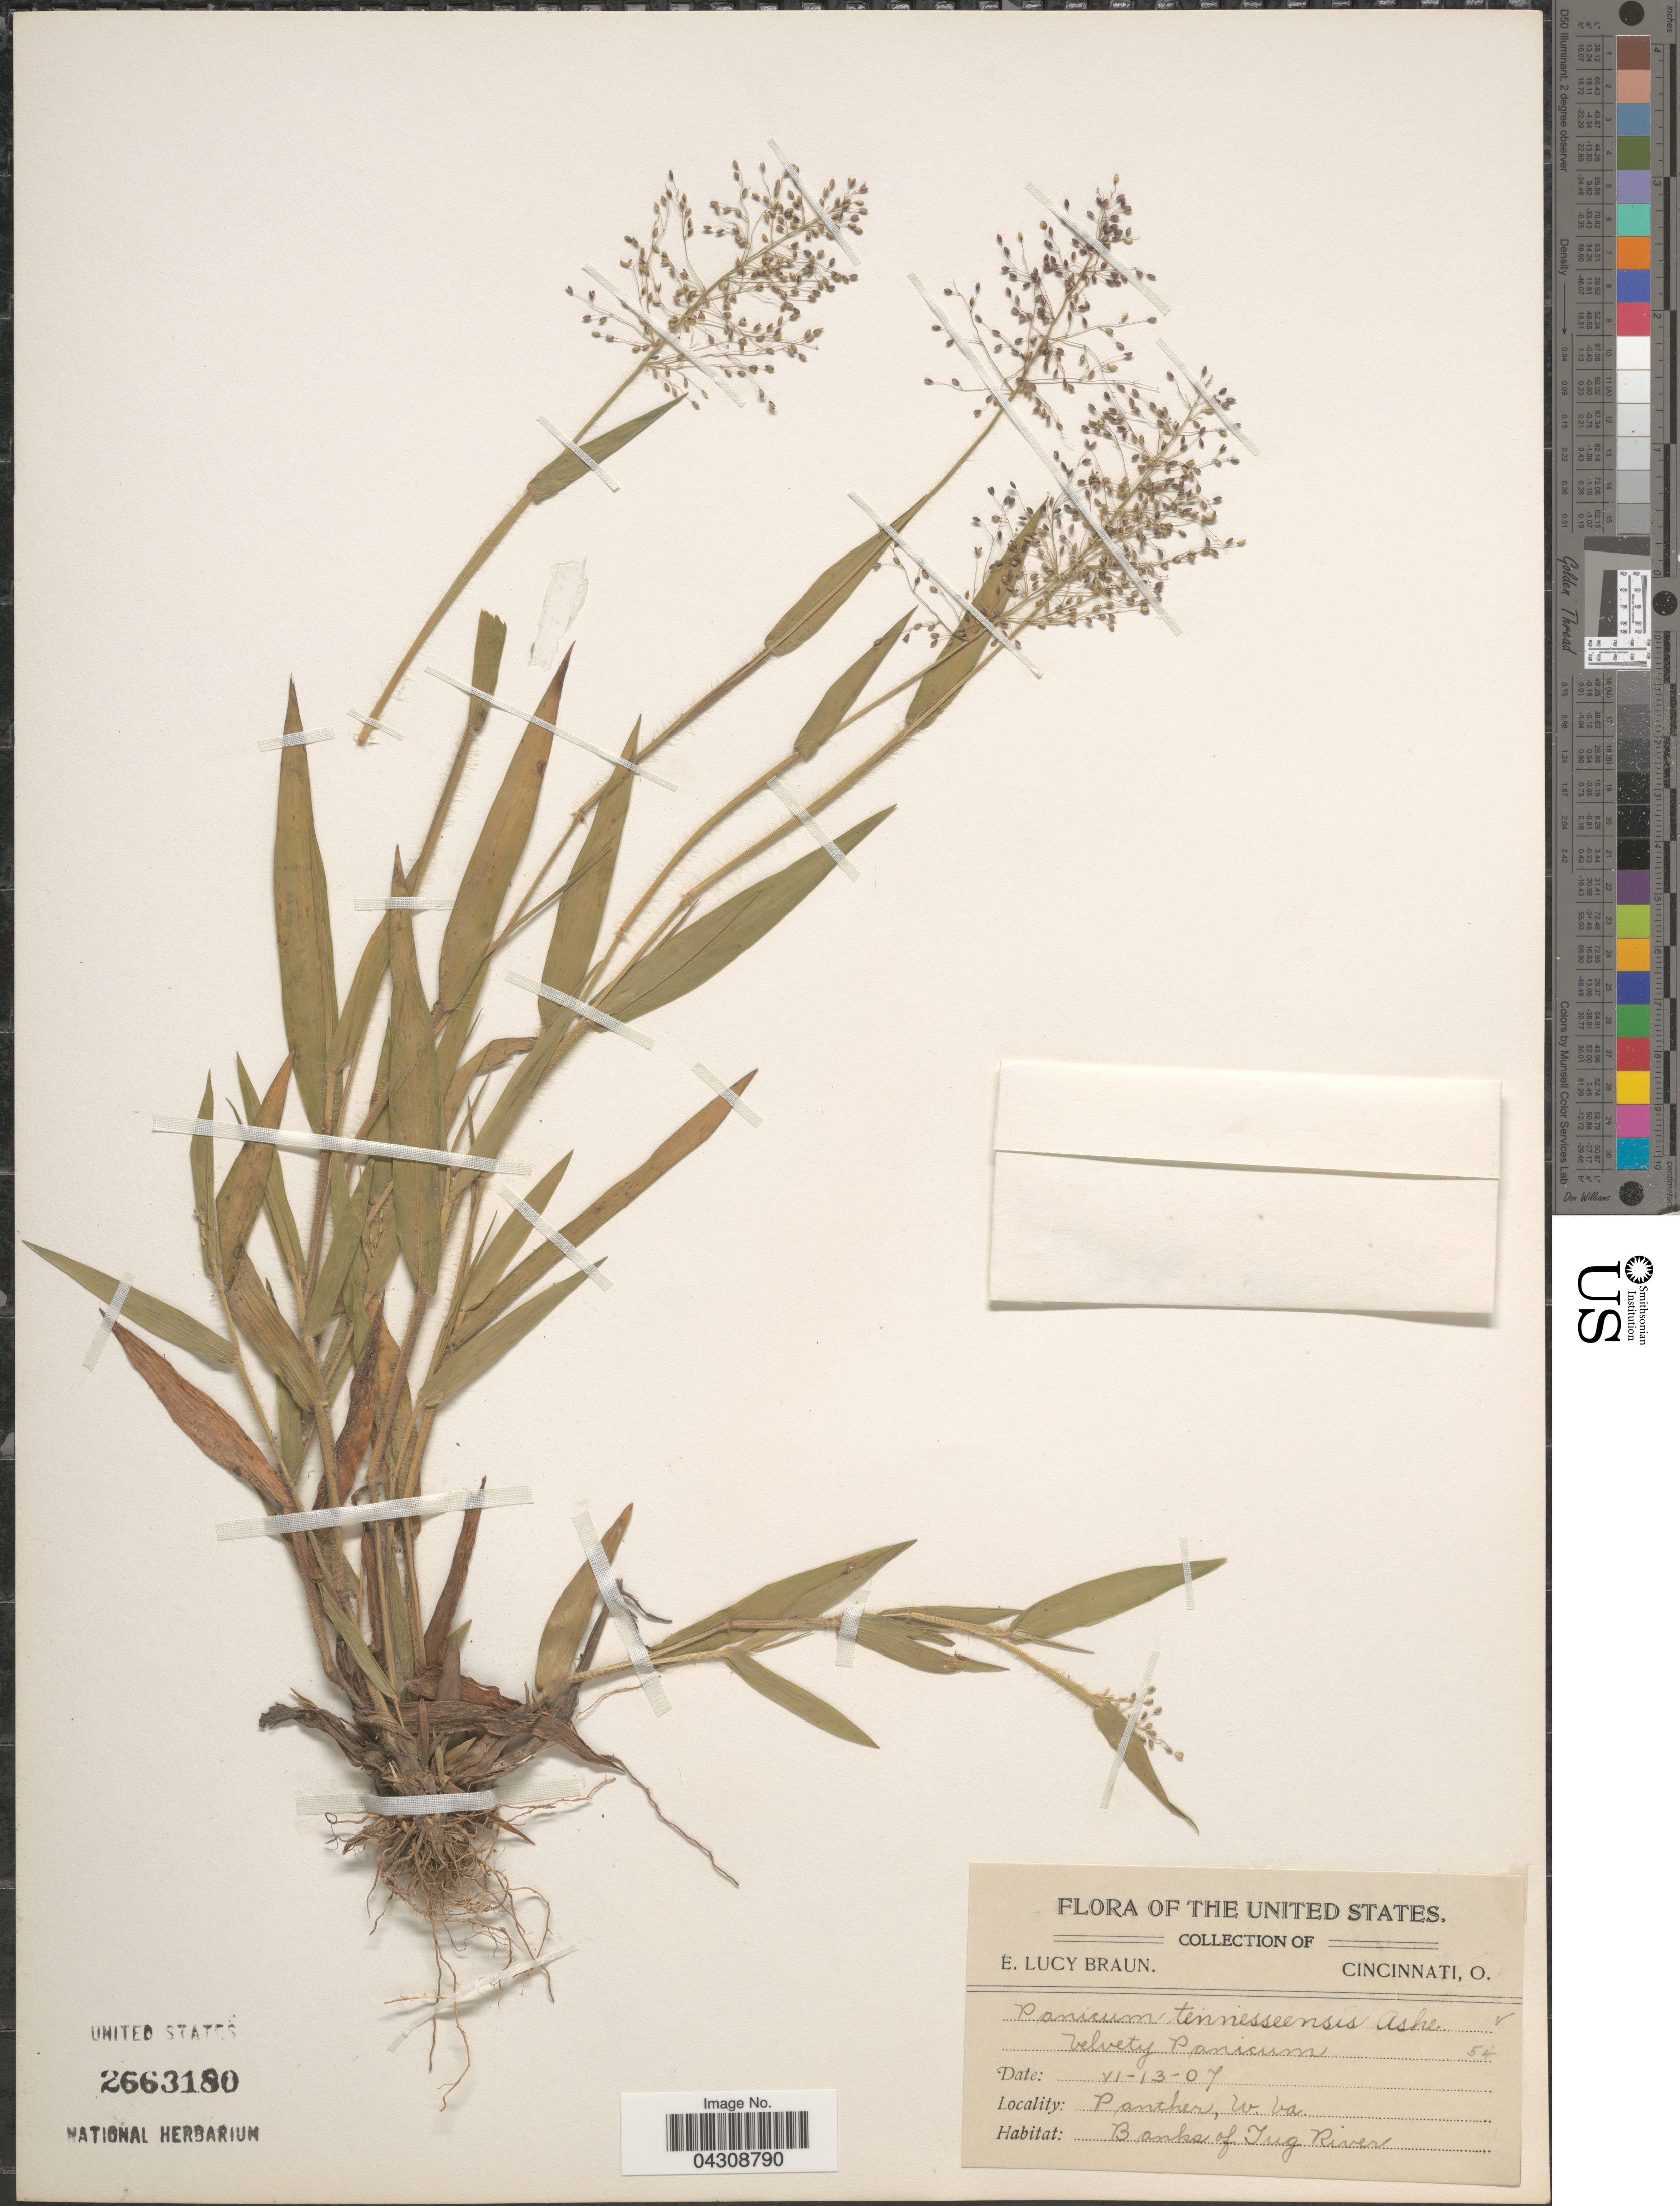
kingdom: Plantae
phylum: Tracheophyta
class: Liliopsida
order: Poales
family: Poaceae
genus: Dichanthelium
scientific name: Dichanthelium acuminatum var. acuminatum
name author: (Sw.) Gould & C.A. Clark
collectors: E. L. Braun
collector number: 54?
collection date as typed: Transcribed d/m/y: 13/6/7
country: United States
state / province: West Virginia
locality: Panther, W. Va. Banks of Jug River.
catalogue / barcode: US 2663180